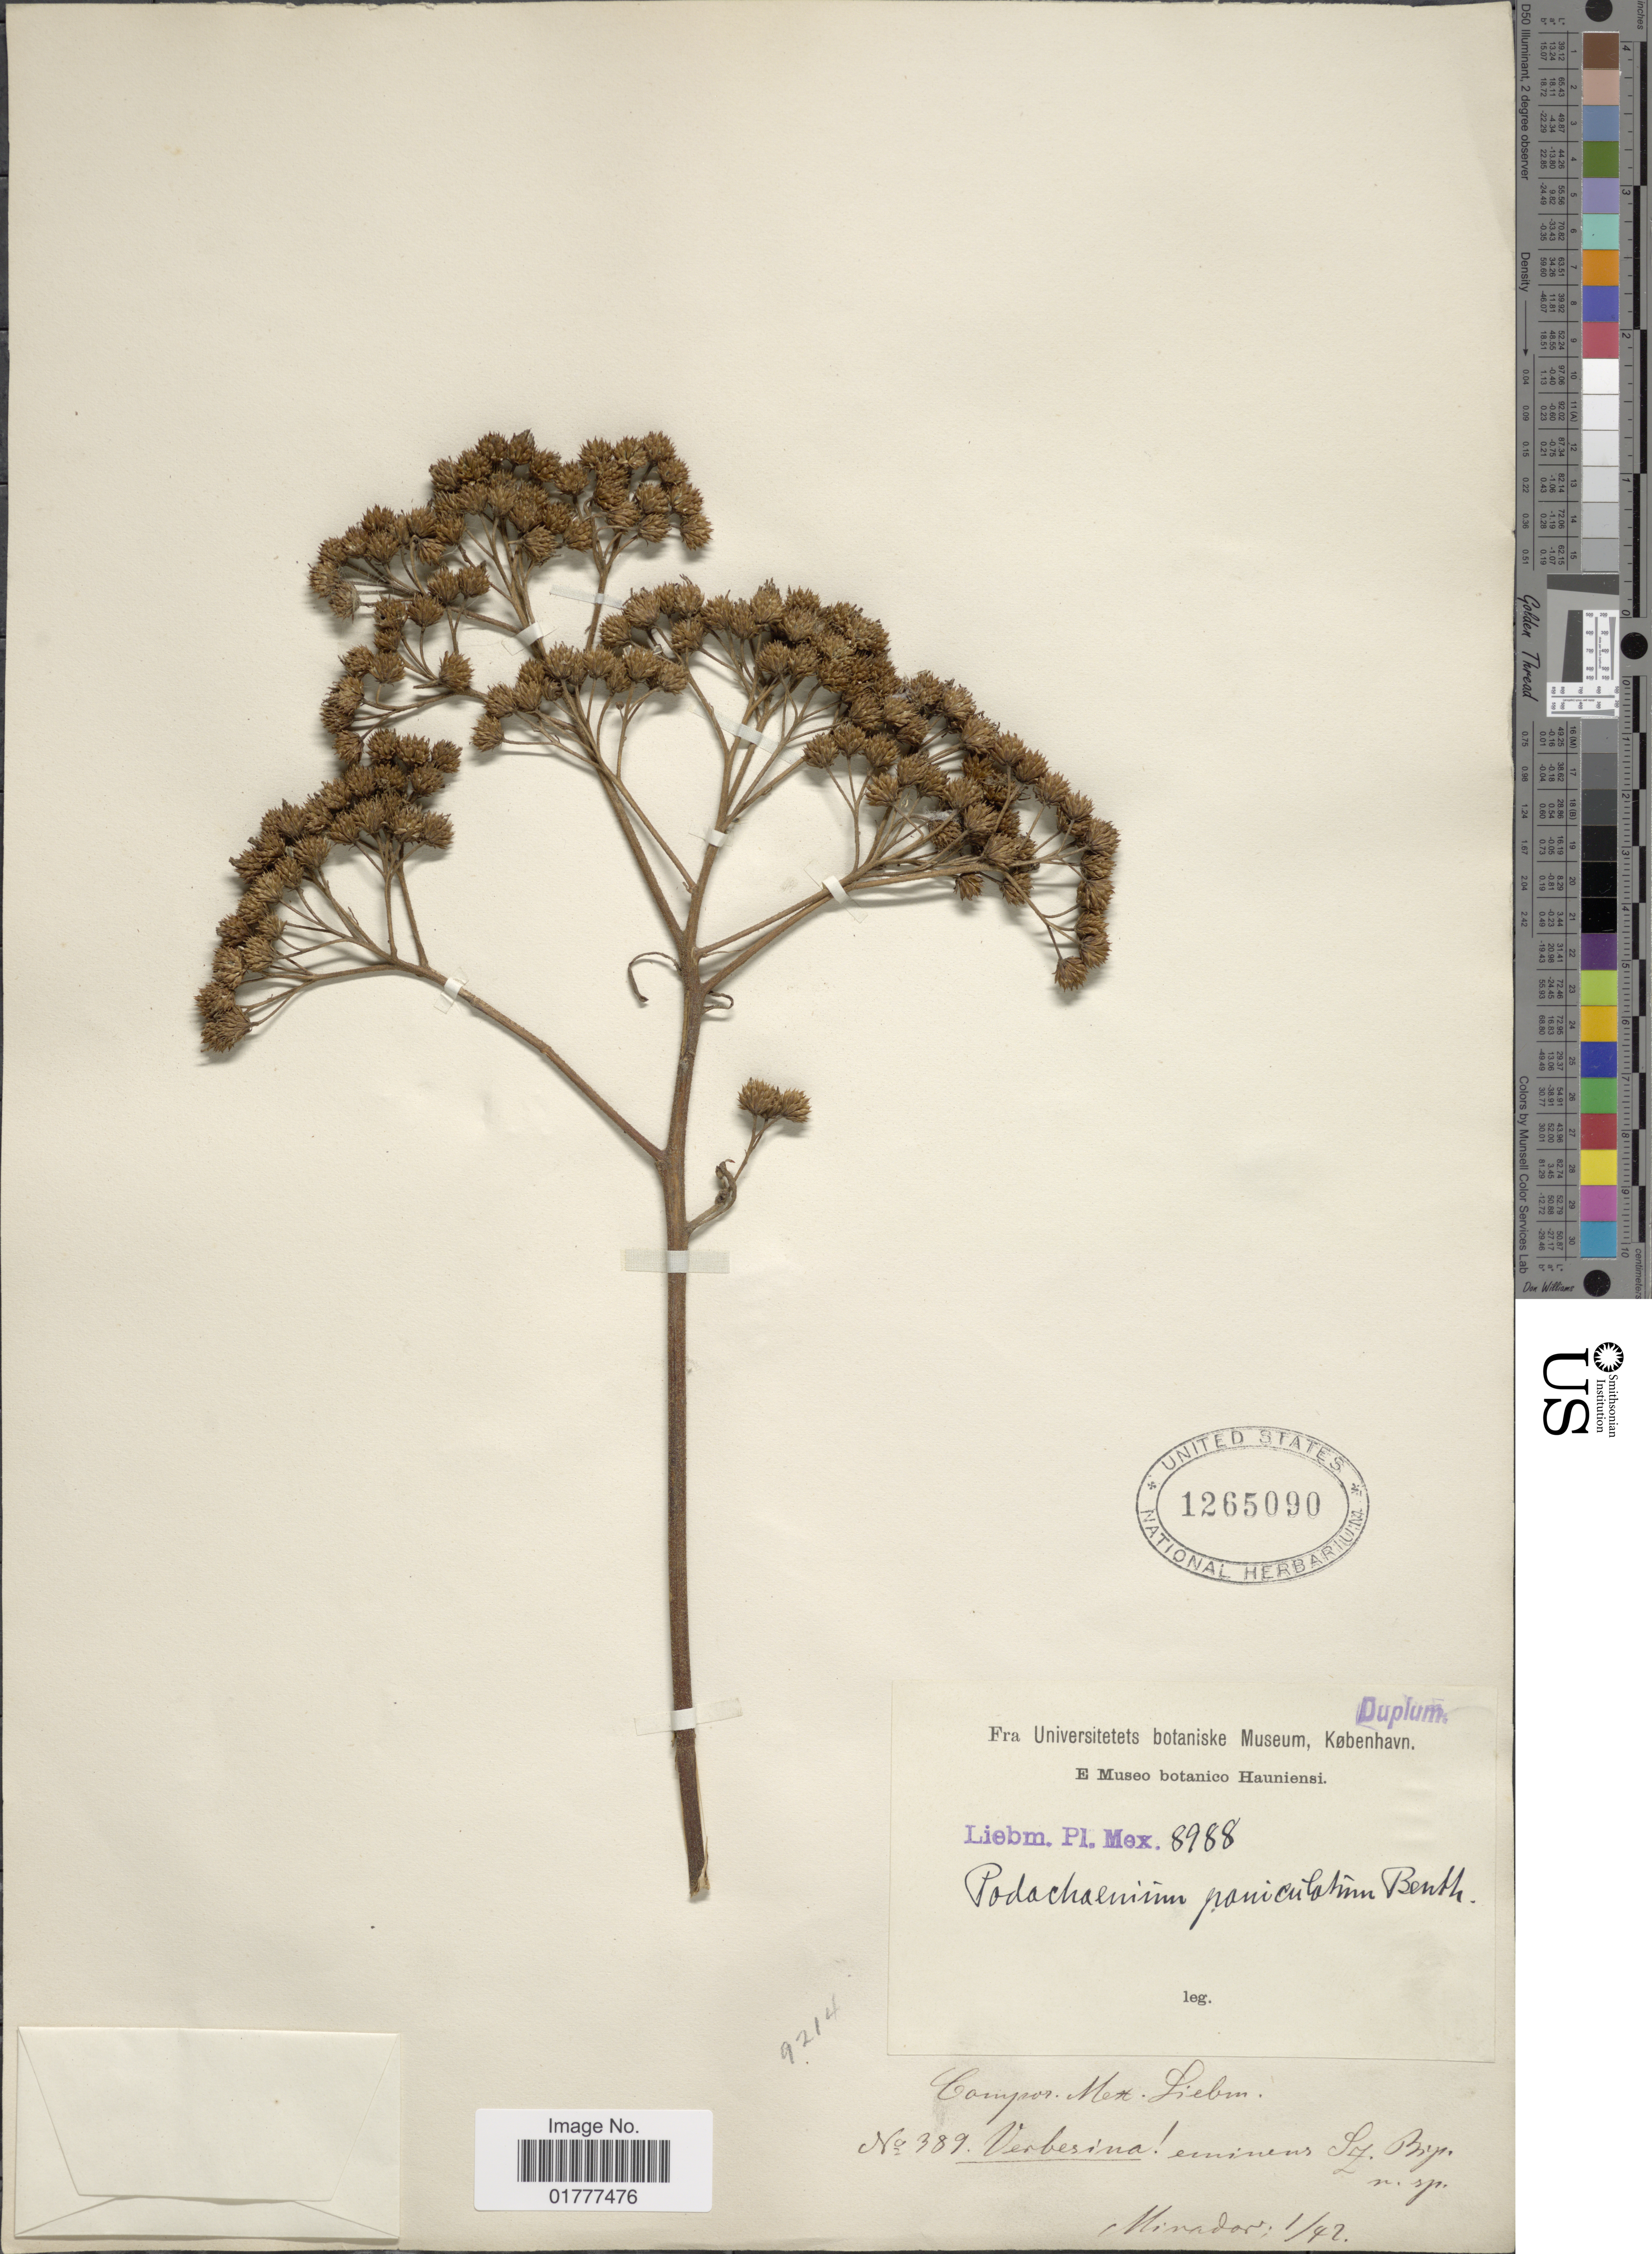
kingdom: Plantae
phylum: Tracheophyta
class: Magnoliopsida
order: Asterales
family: Asteraceae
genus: Podachaenium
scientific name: Podachaenium eminens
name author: (Lag.) Sch. Bip. ex Sch. Bip.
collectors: Mirador, --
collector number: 389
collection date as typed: Transcribed d/m/y: /1/42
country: Mexico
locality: Mex.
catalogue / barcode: US 1265090